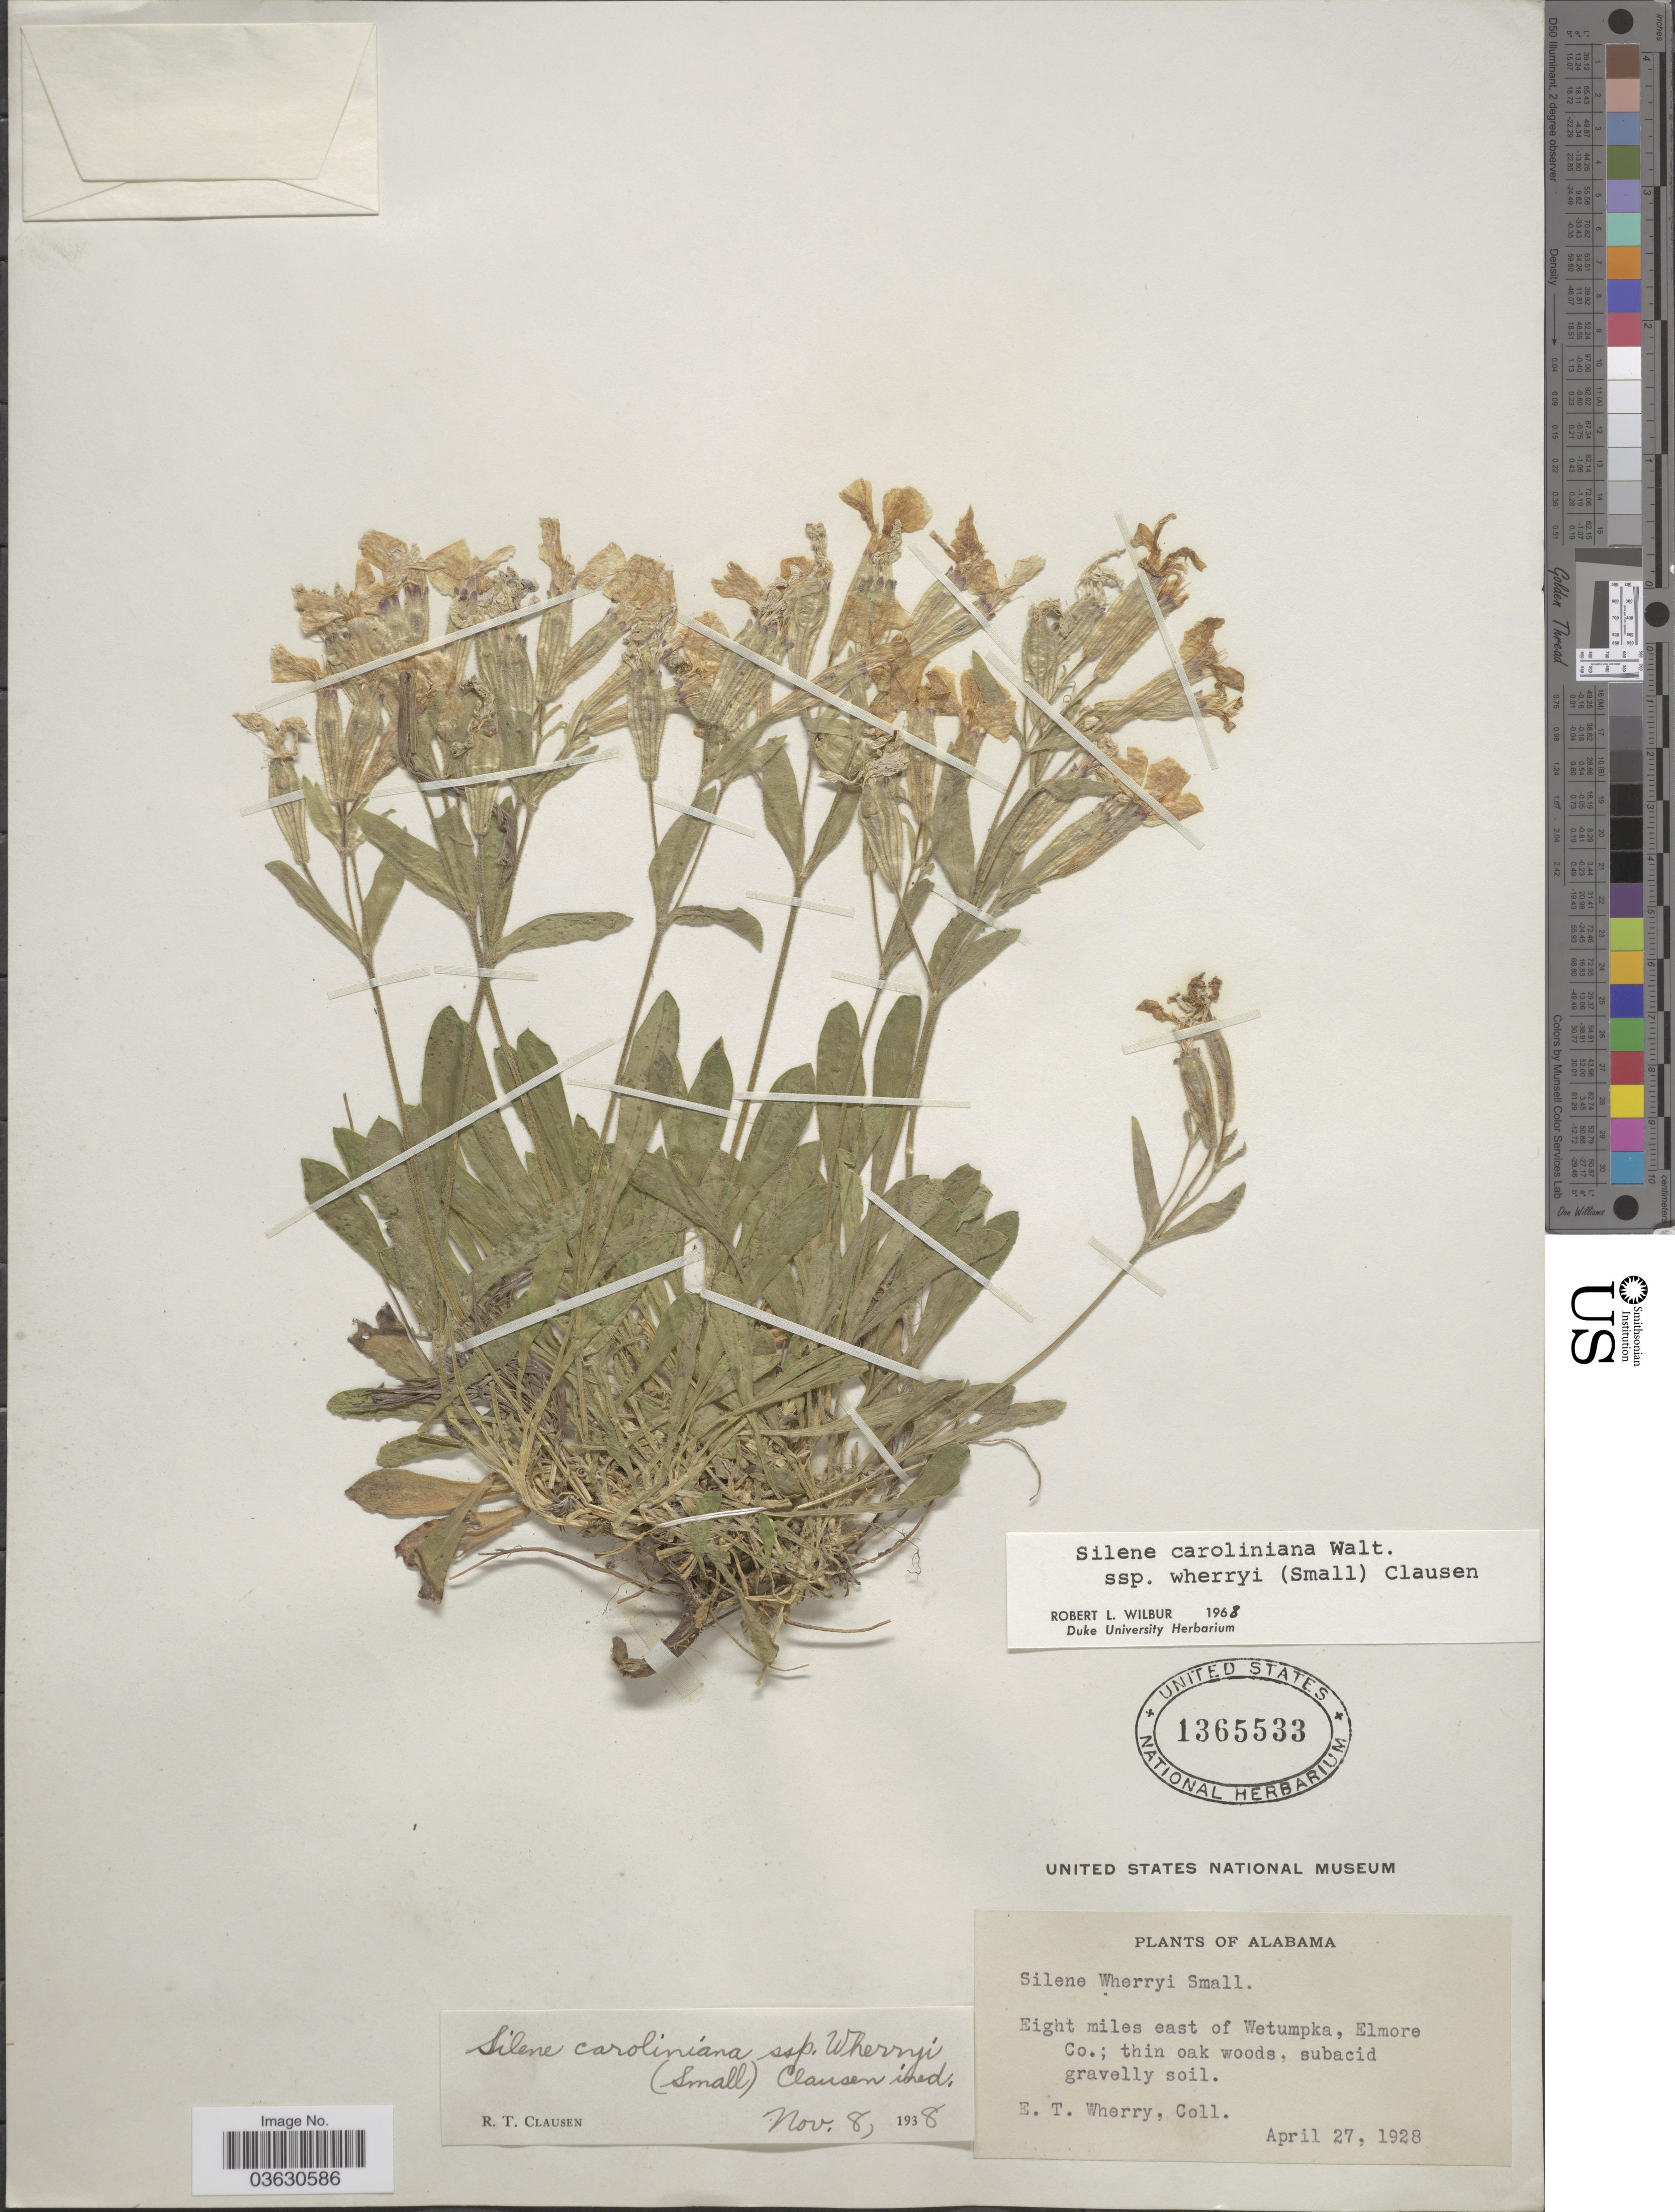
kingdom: Plantae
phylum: Tracheophyta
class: Magnoliopsida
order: Caryophyllales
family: Caryophyllaceae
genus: Silene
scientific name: Silene caroliniana subsp. wherryi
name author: Walter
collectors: E. T. Wherry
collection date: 1928-04-27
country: United States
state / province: Alabama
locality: Eight miles east of Wetumpka, Elmore Co.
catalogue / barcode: US 1365533